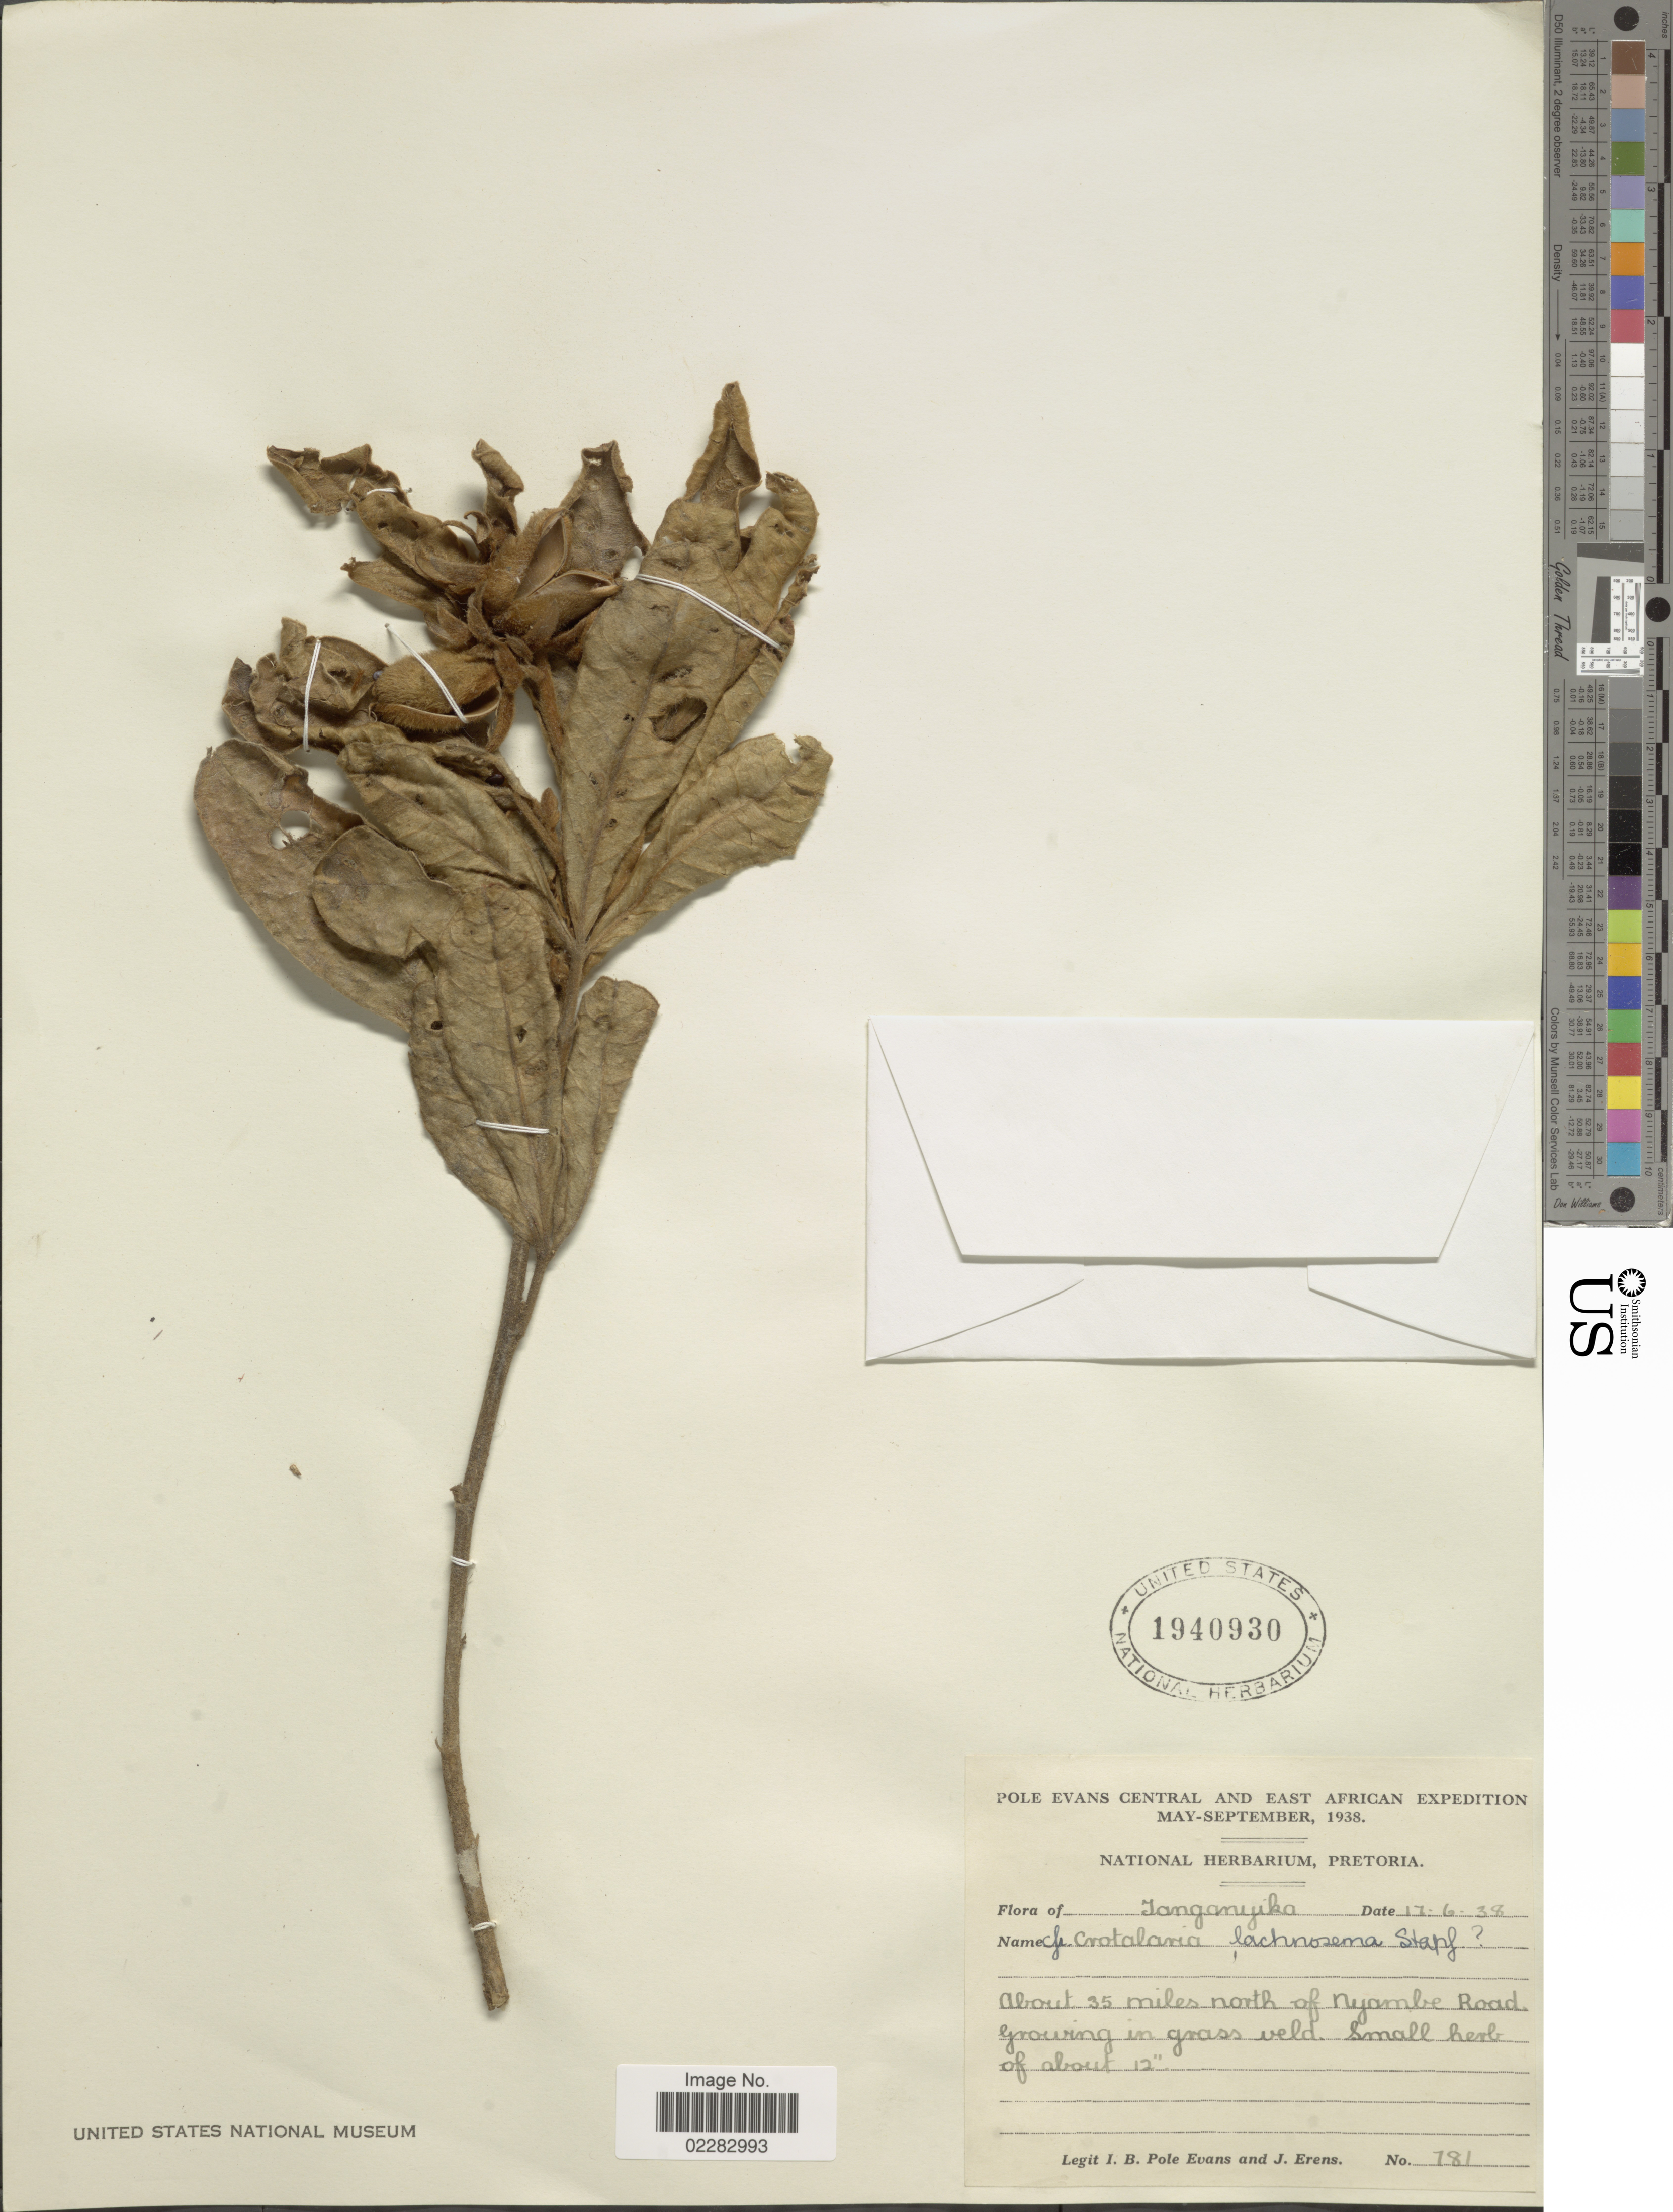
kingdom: Plantae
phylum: Tracheophyta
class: Magnoliopsida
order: Fabales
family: Fabaceae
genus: Crotalaria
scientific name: Crotalaria lachnosema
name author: Stapf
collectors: I. B. Pole-Evans & J. Erens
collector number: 781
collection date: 1938-06-17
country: Tanzania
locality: Tanganyika, about 35 miles north of Nyamba Road.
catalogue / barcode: US 1940930